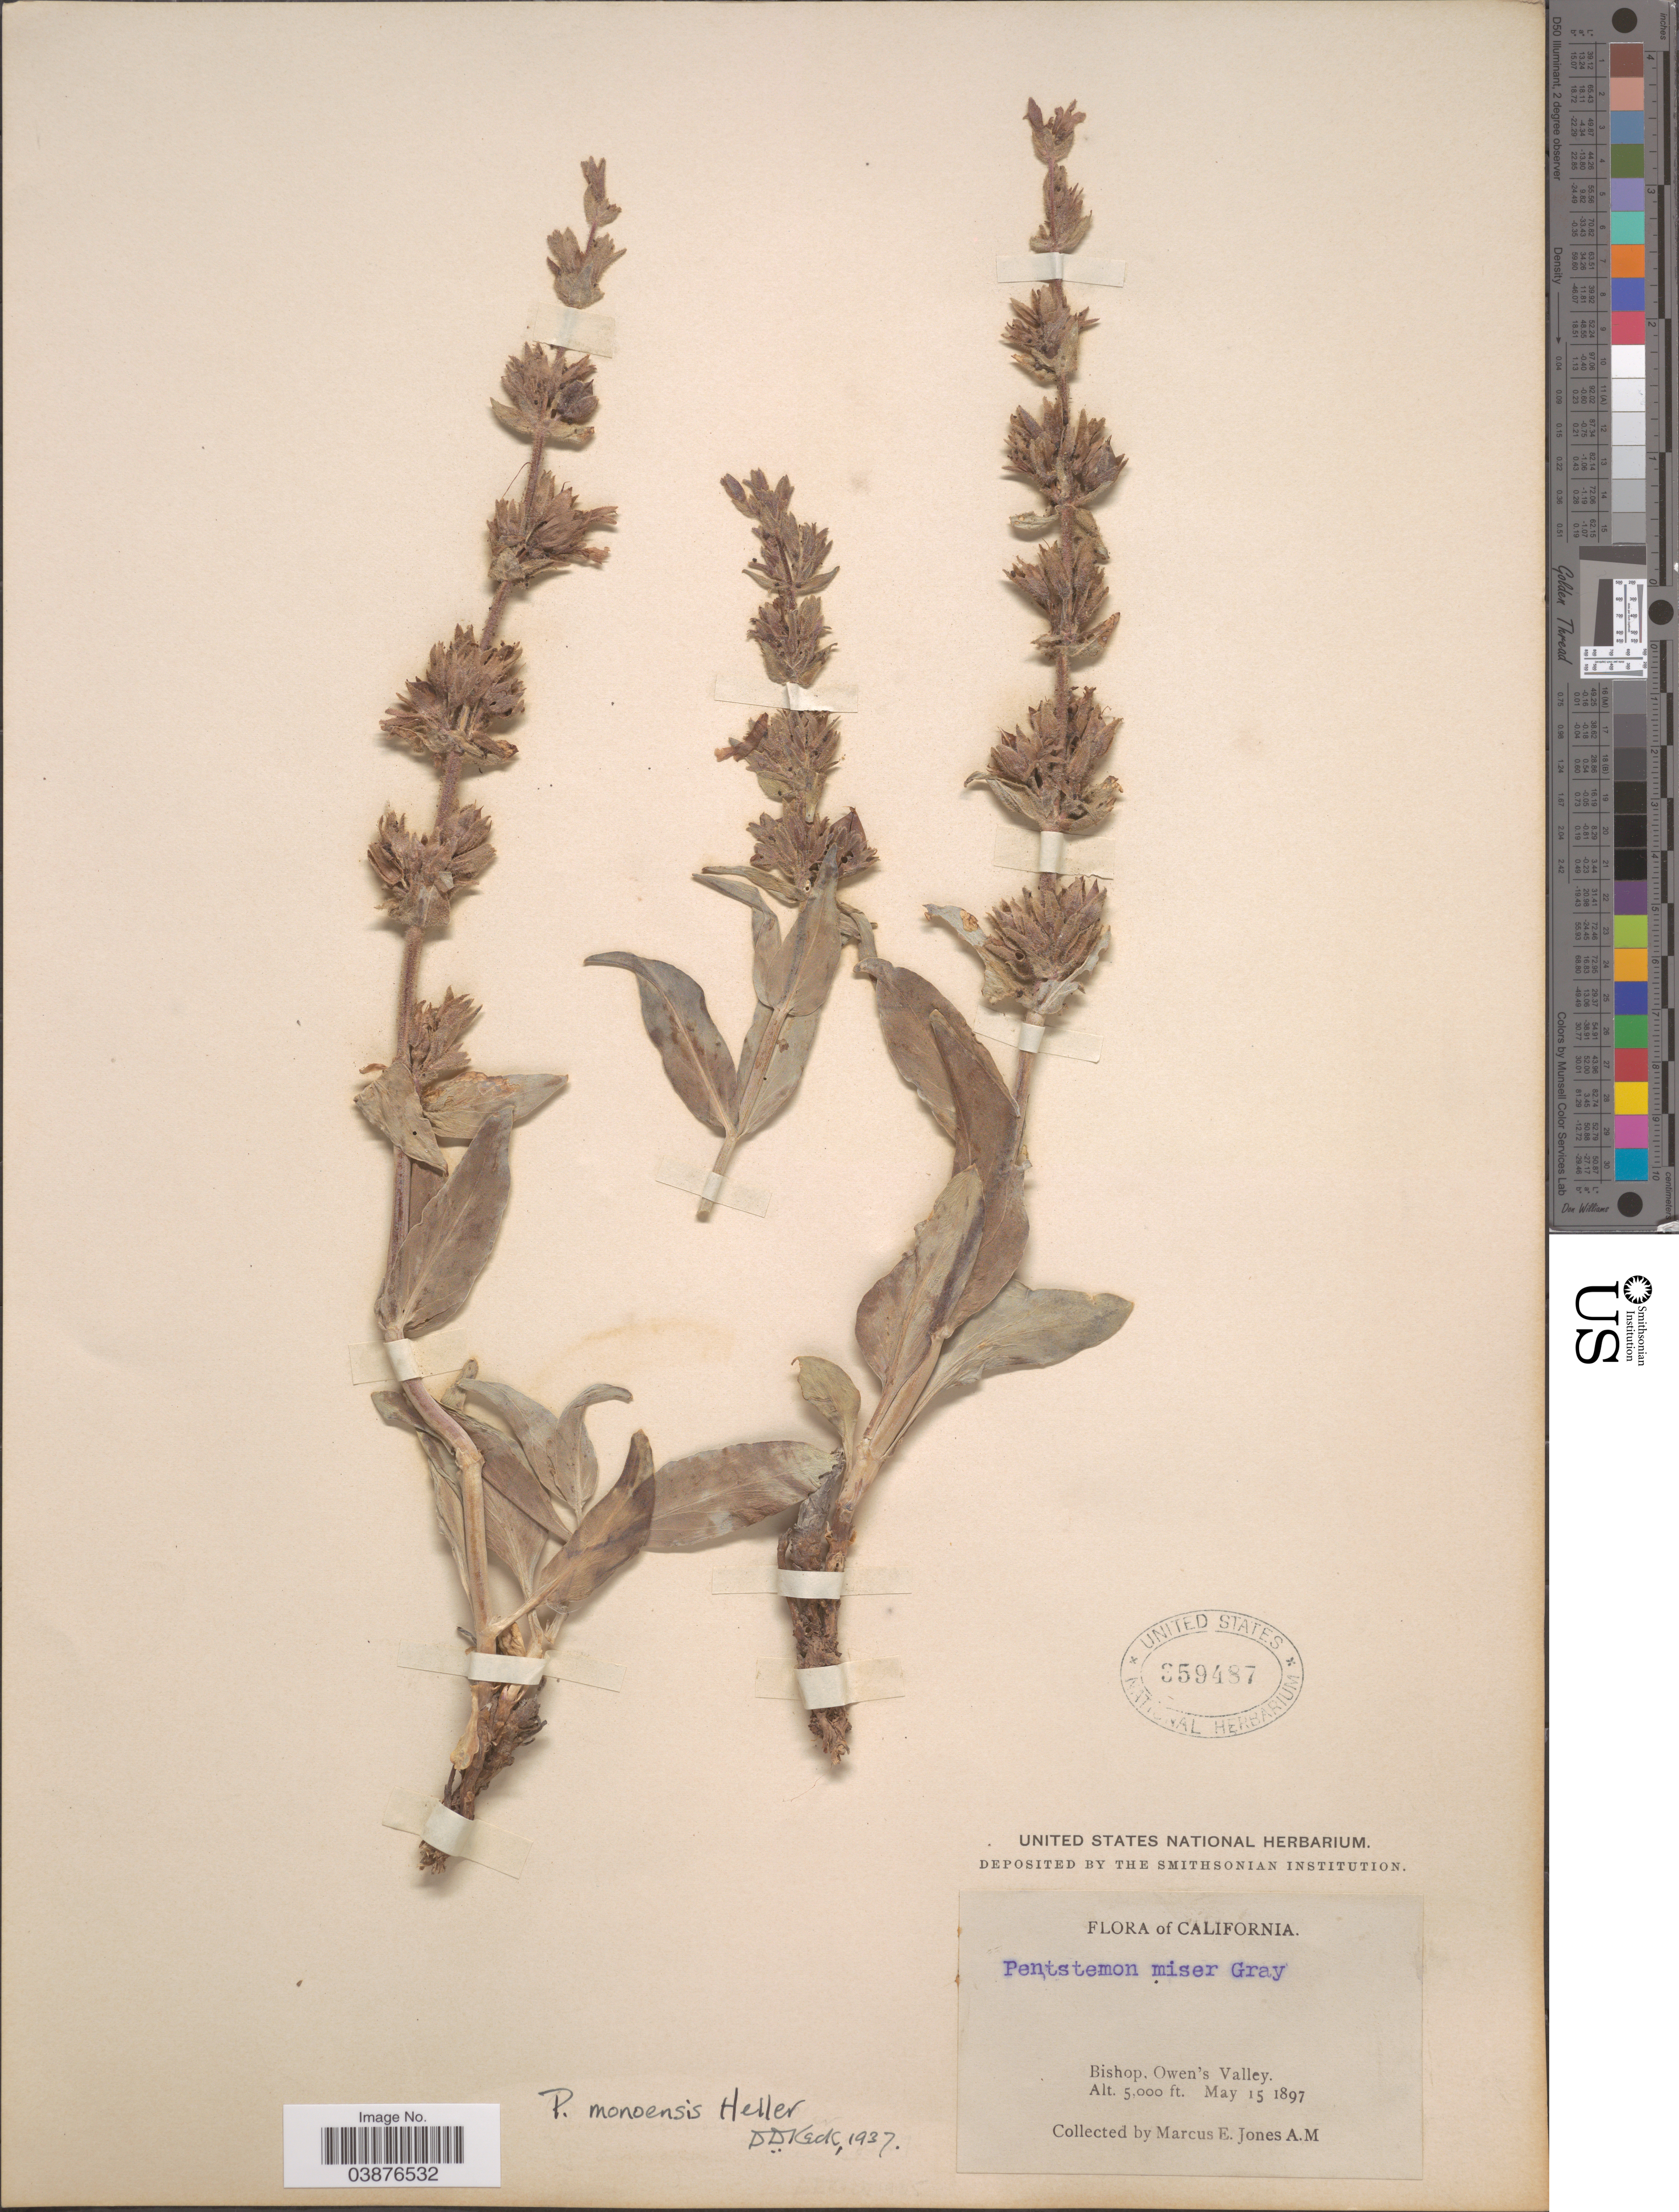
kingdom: Plantae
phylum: Tracheophyta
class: Magnoliopsida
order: Lamiales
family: Plantaginaceae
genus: Penstemon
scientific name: Penstemon monoensis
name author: A. Heller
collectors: M. E. Jones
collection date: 1897-05-15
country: United States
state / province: California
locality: Bishop, Owen's Valley.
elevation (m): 1524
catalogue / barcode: US 359487